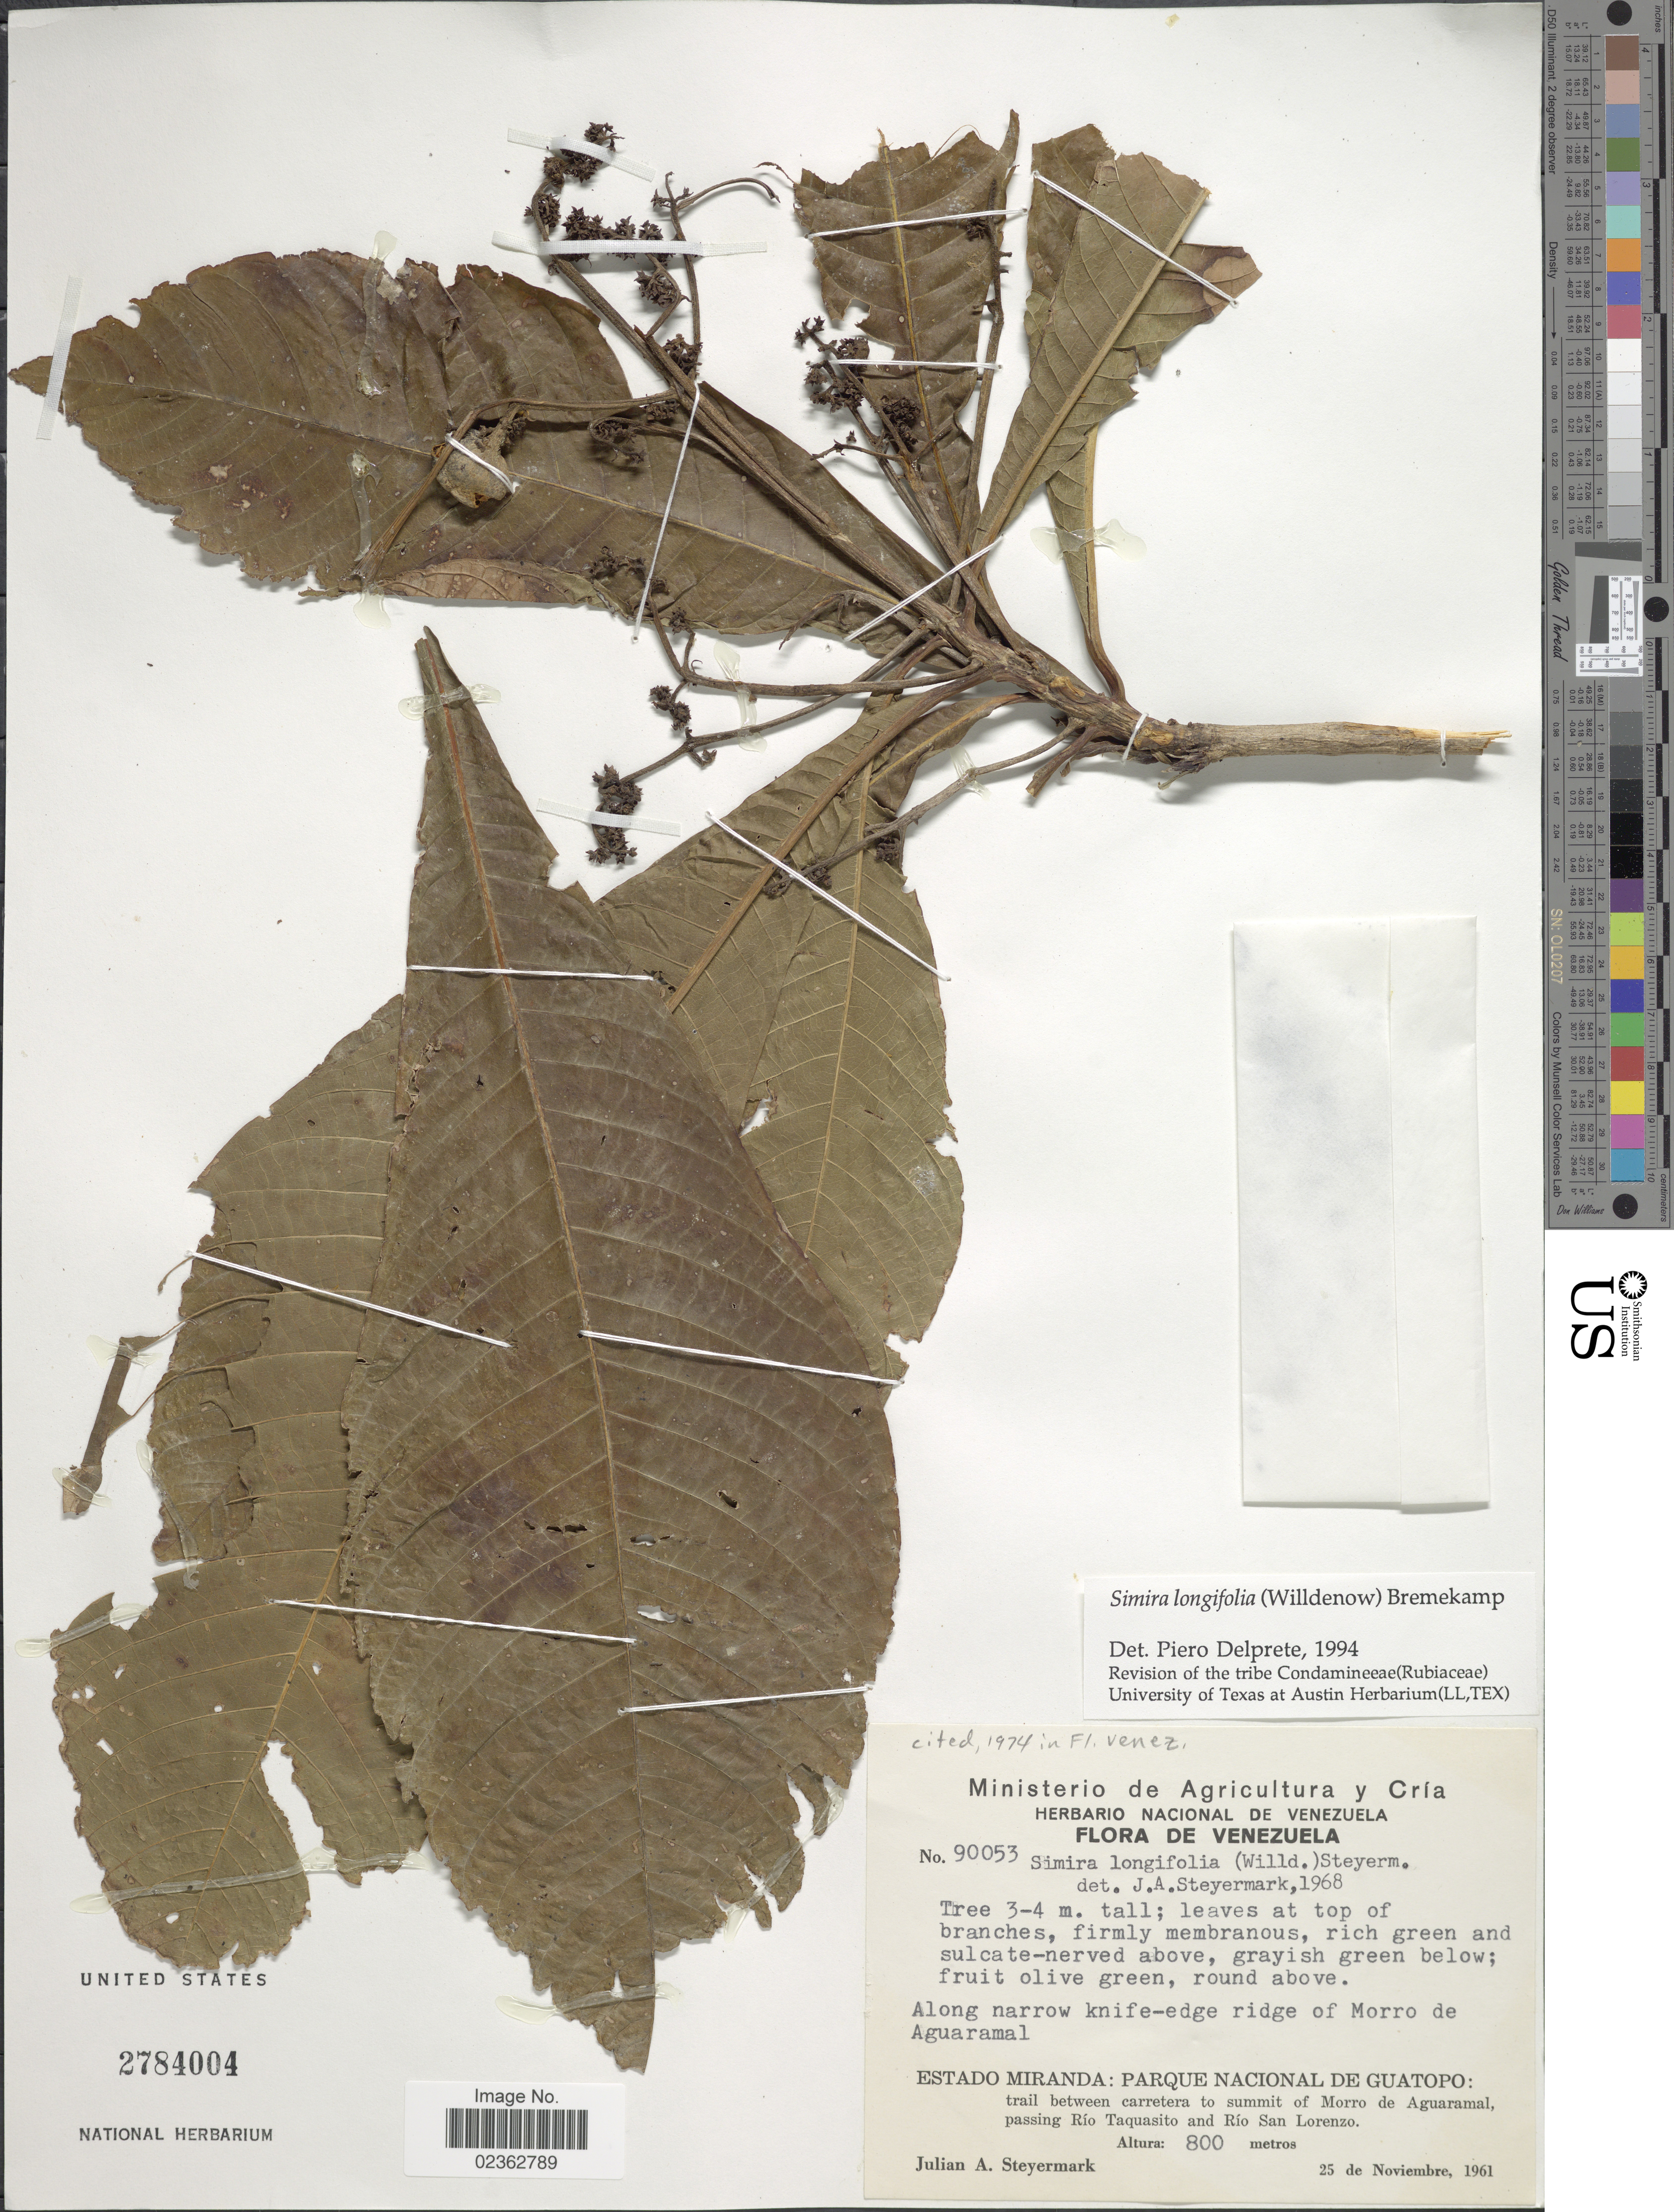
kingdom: Plantae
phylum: Tracheophyta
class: Magnoliopsida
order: Gentianales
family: Rubiaceae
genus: Simira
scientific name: Simira longifolia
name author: (Willd.) Bremek.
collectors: J. Steyermark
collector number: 90053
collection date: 1961-11-25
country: Venezuela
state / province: Miranda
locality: Along narrow knife-edge ridge of Morro de Aguaramal, Paque Nacional de Guatopo: trail between carretera to summit of Morro de Aguaramal, passing Rio Taquasito and Rio San Lorenzo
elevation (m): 800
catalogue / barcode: US 2784004